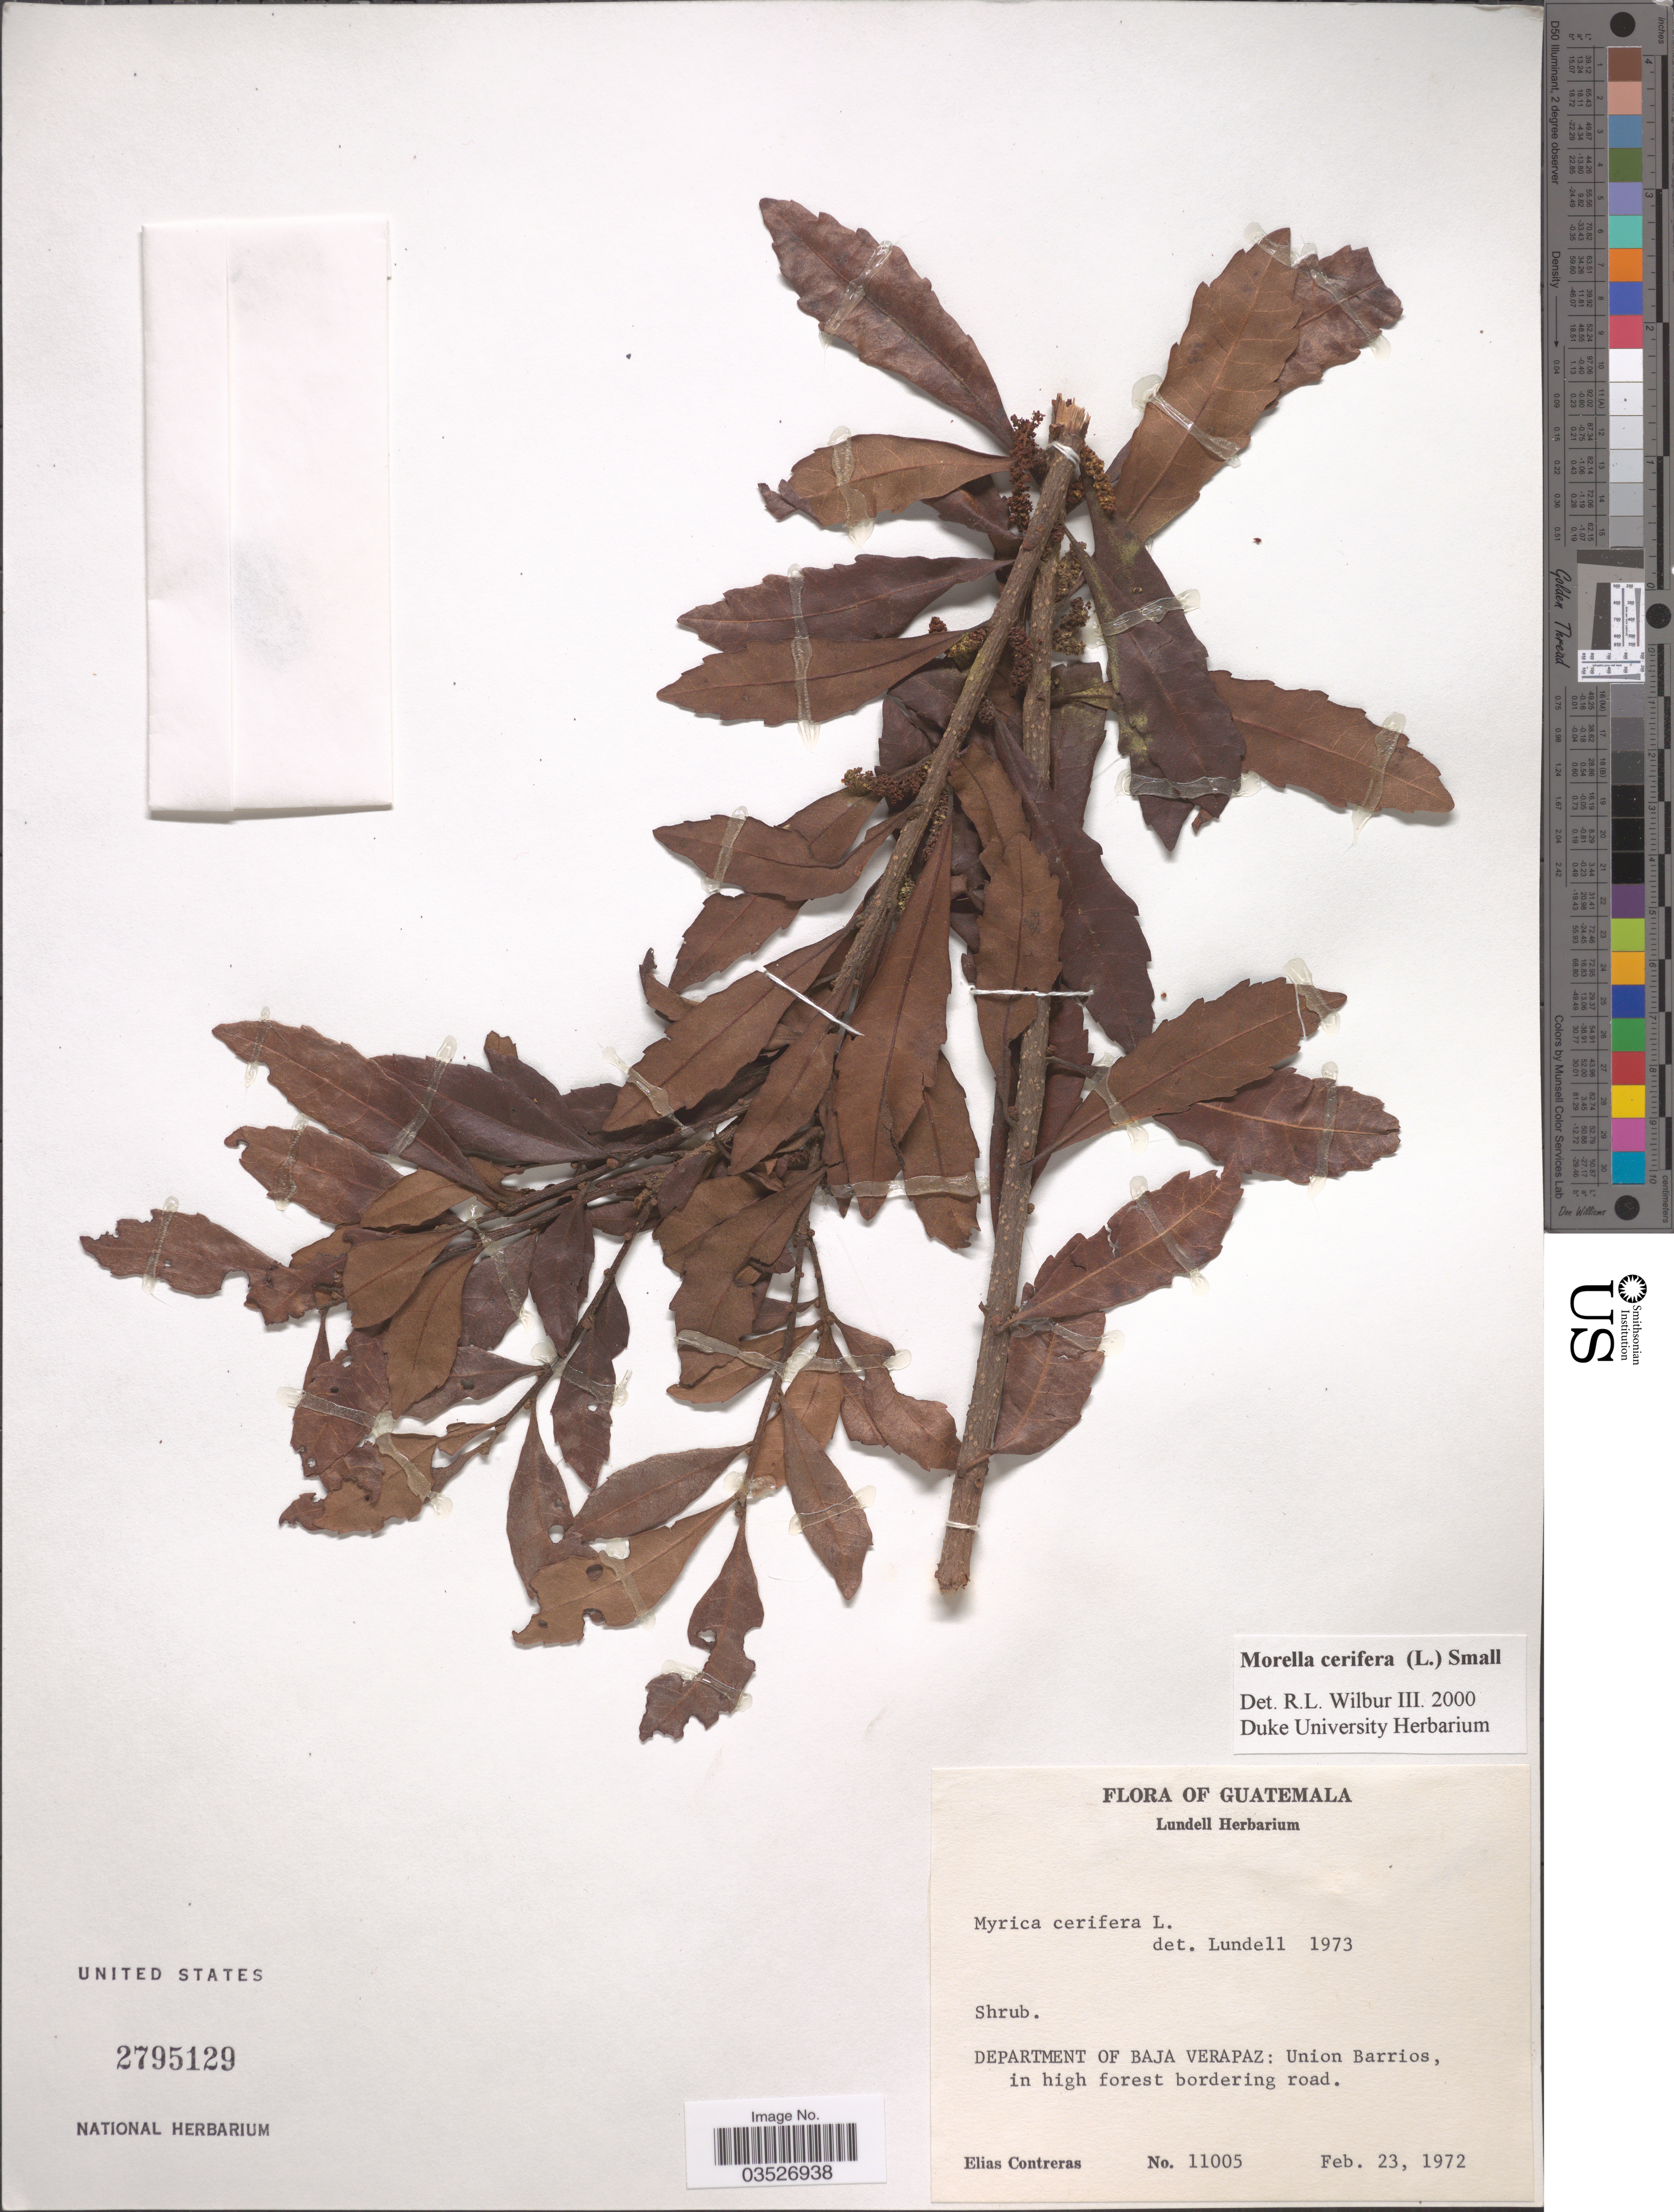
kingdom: Plantae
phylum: Tracheophyta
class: Magnoliopsida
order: Fagales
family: Myricaceae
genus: Morella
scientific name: Morella cerifera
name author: (L.) Small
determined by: Wilbur, R. L.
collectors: E. Contreras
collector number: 11005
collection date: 1972-02-23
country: Guatemala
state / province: Baja Verapaz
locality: Department of Baja Verapaz: Union Barrios, in high forest bordering road.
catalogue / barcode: US 2795129